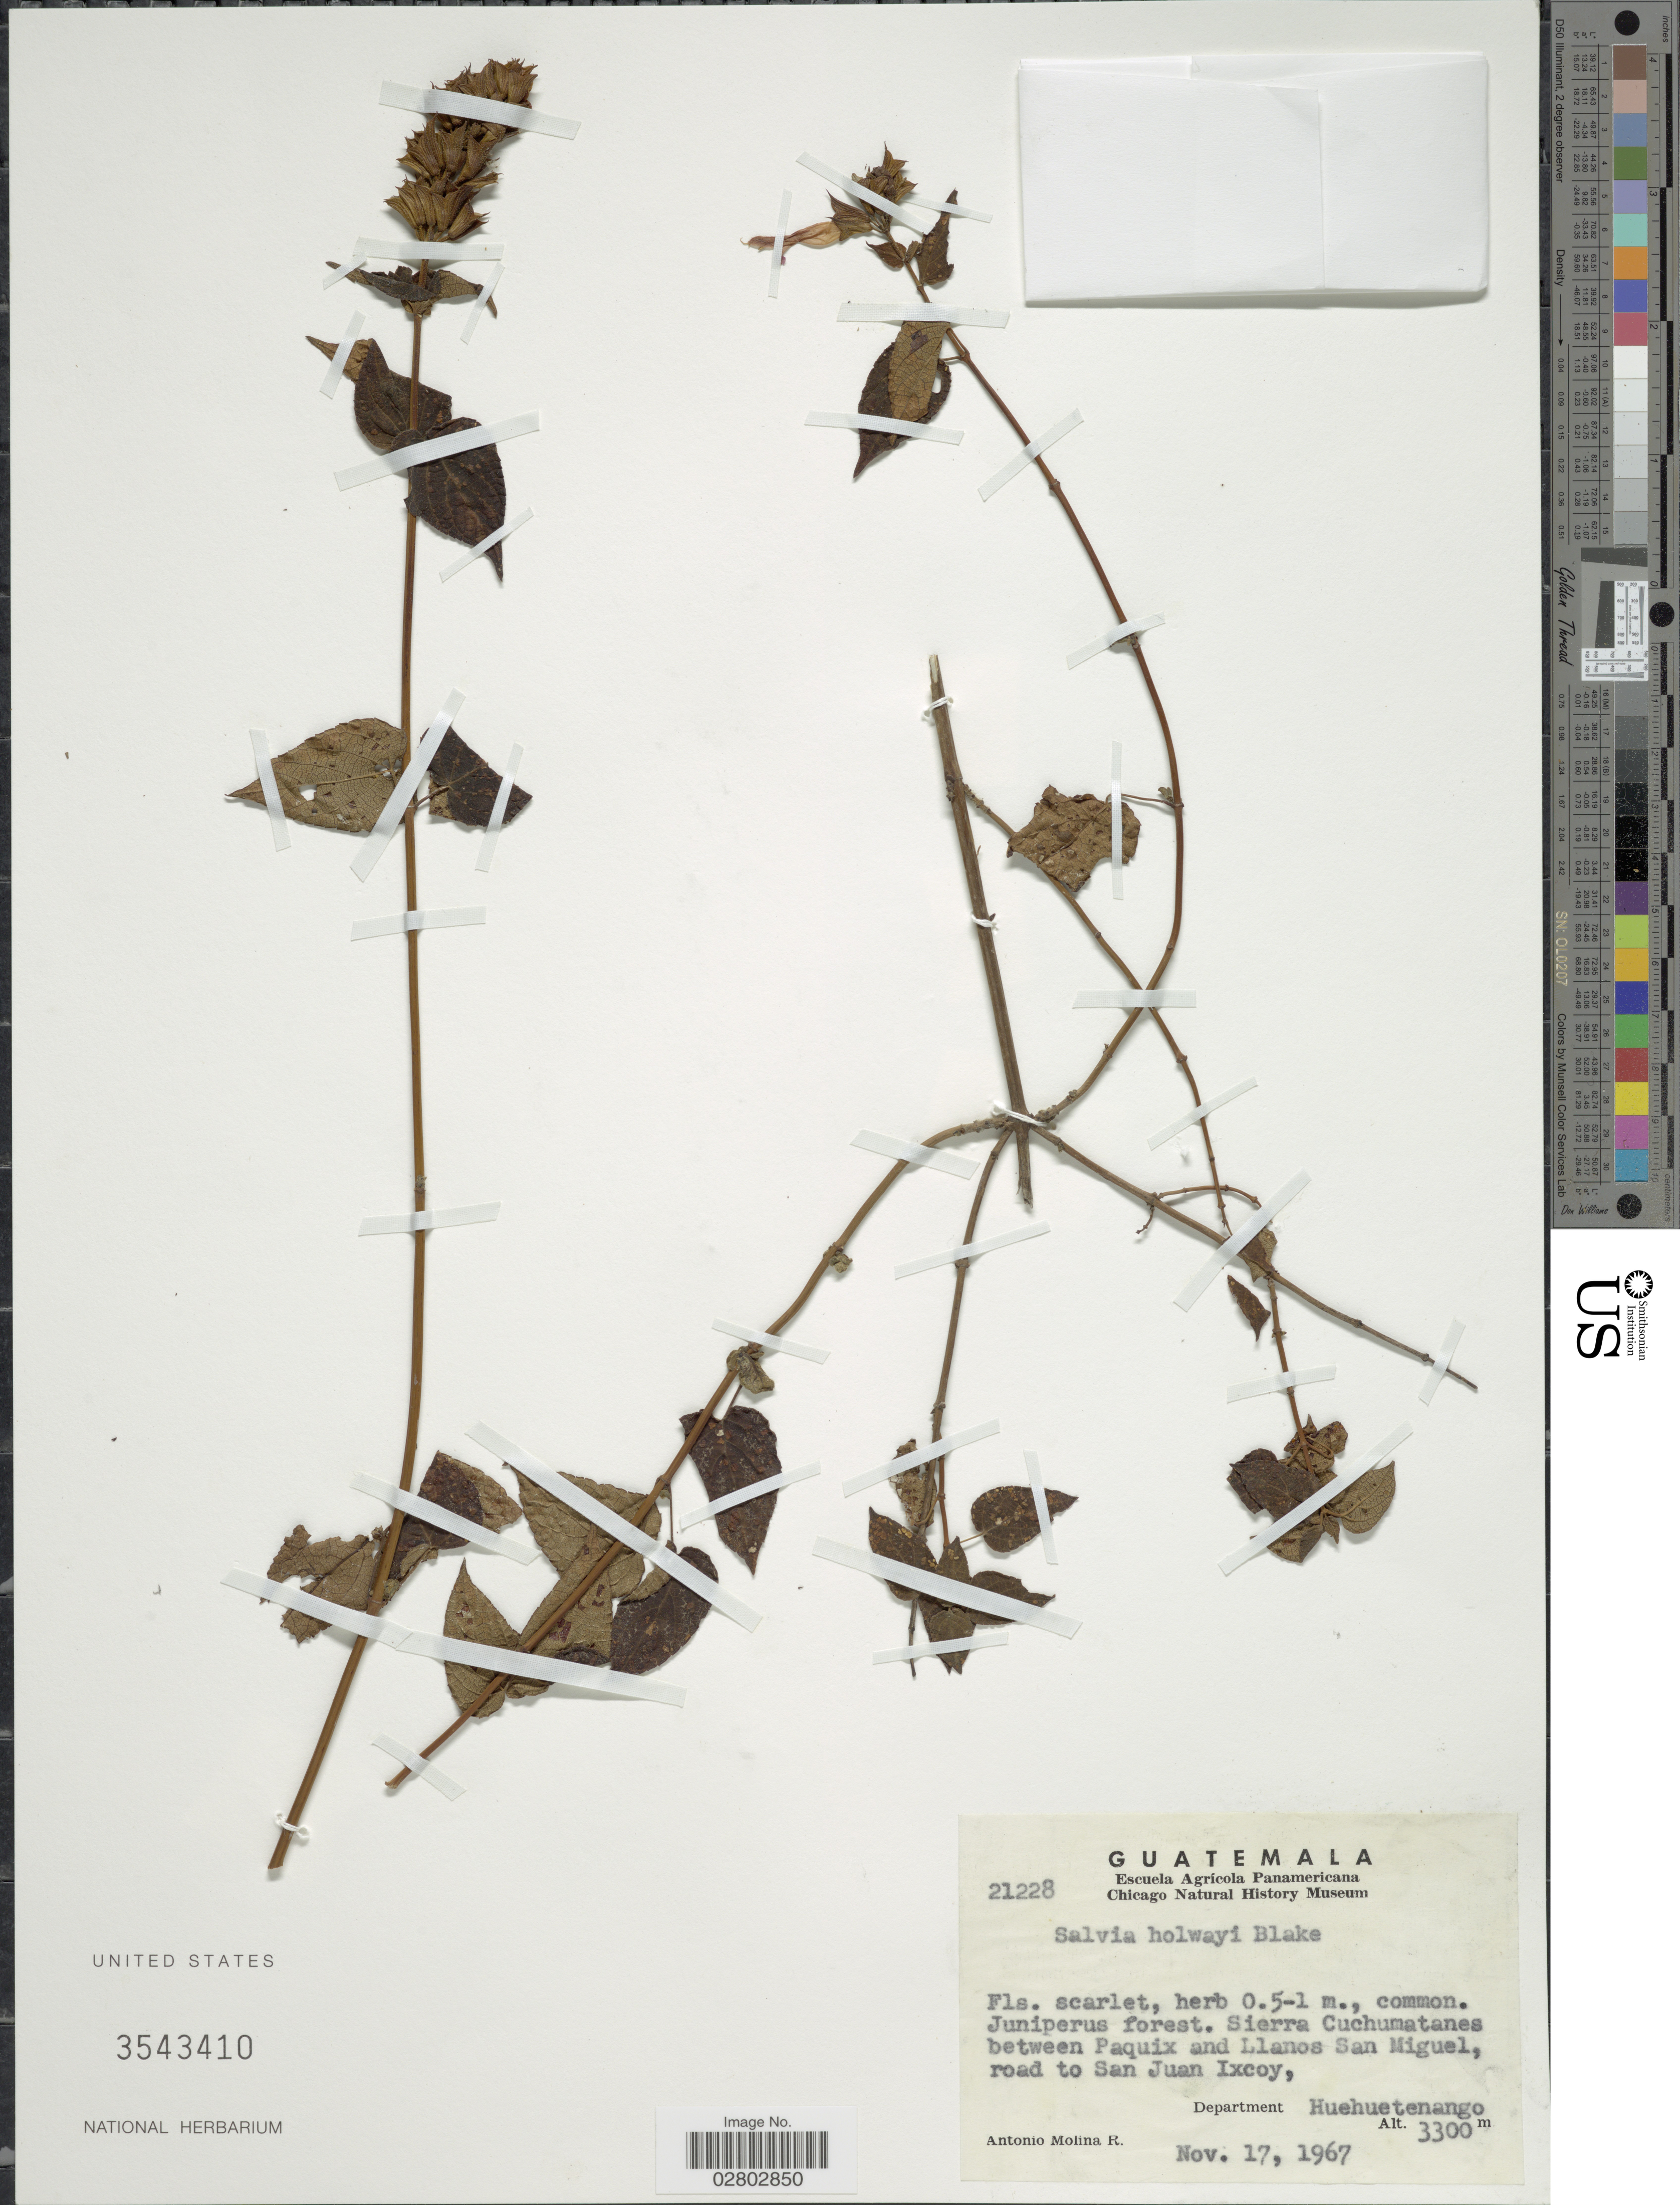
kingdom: Plantae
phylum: Tracheophyta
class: Magnoliopsida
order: Lamiales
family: Lamiaceae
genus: Salvia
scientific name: Salvia pulchella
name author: DC.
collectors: A. Molina R.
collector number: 21228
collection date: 1967-11-17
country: Guatemala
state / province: Huehuetenango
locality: Sierra Cuchumatanes between Paquix and Llanos San Miguel, road to San Juan Ixcoy, Department Huehuetenango.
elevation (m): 3300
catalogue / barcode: US 3543410